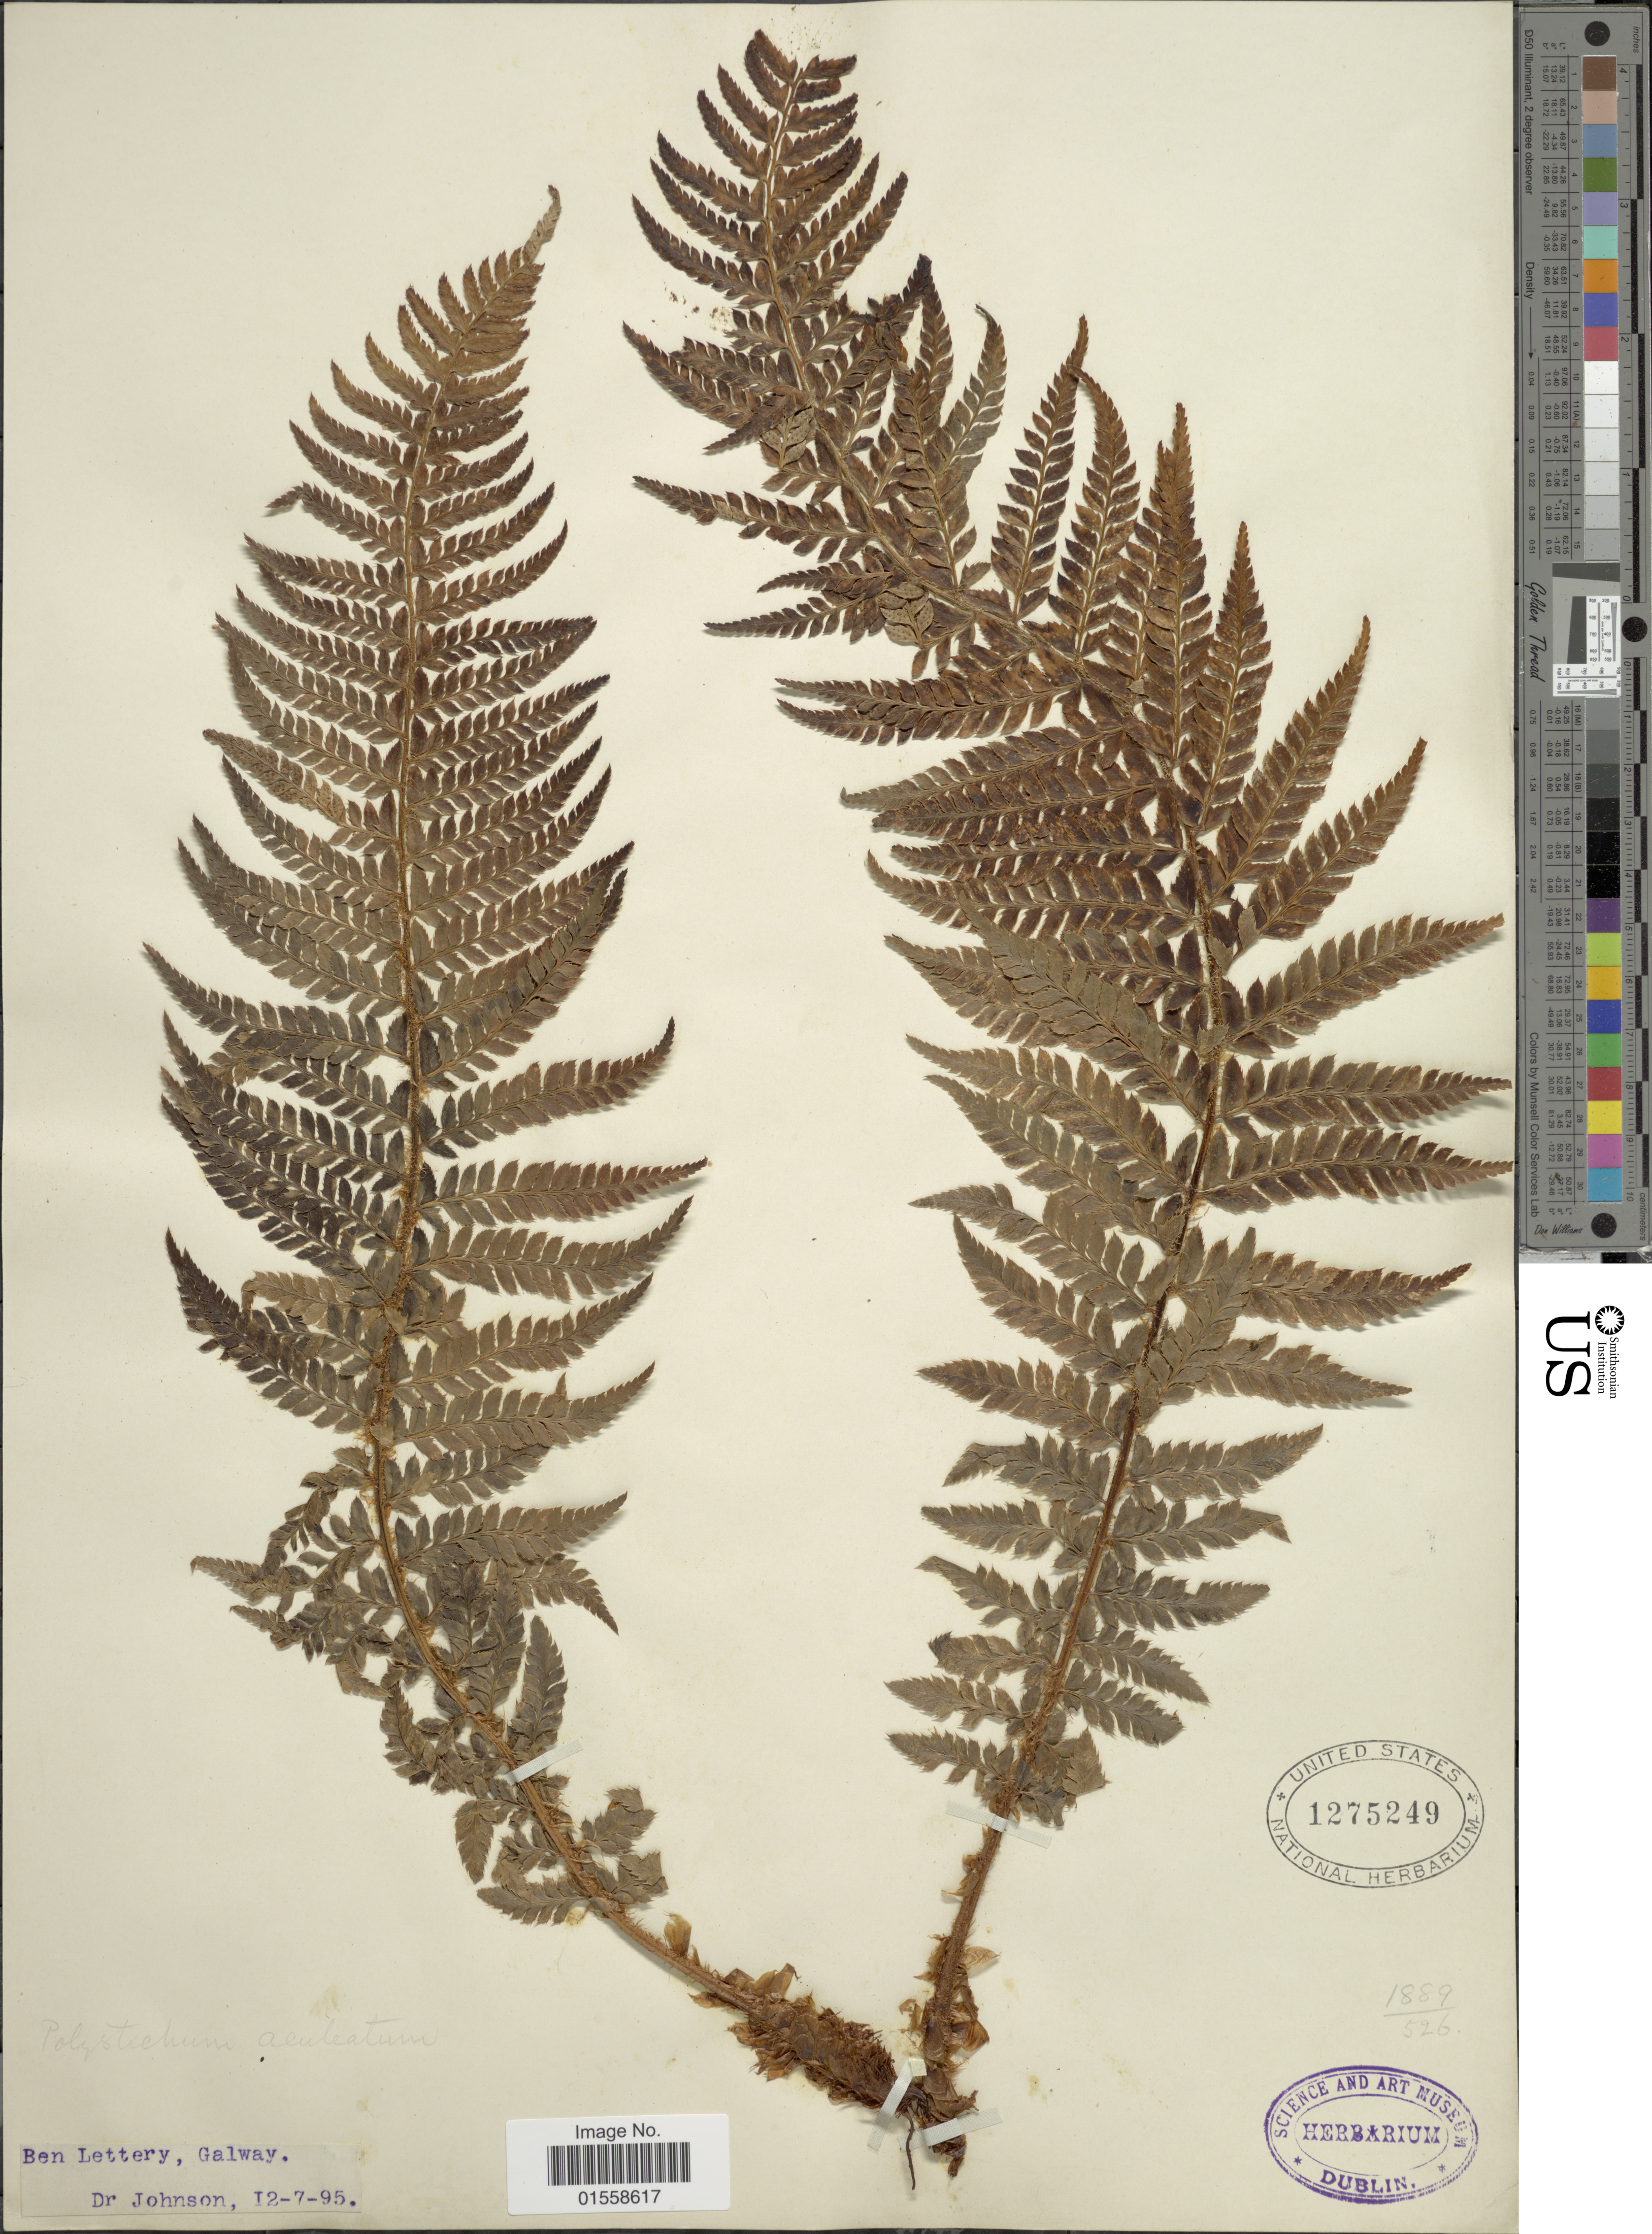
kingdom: Plantae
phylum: Tracheophyta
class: Polypodiopsida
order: Polypodiales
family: Dryopteridaceae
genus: Polystichum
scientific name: Polystichum aculeatum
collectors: -- Johnson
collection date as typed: Transcribed d/m/y: 12/7/95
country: Ireland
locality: Ben Lettery, Galway.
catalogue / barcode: US 1275249